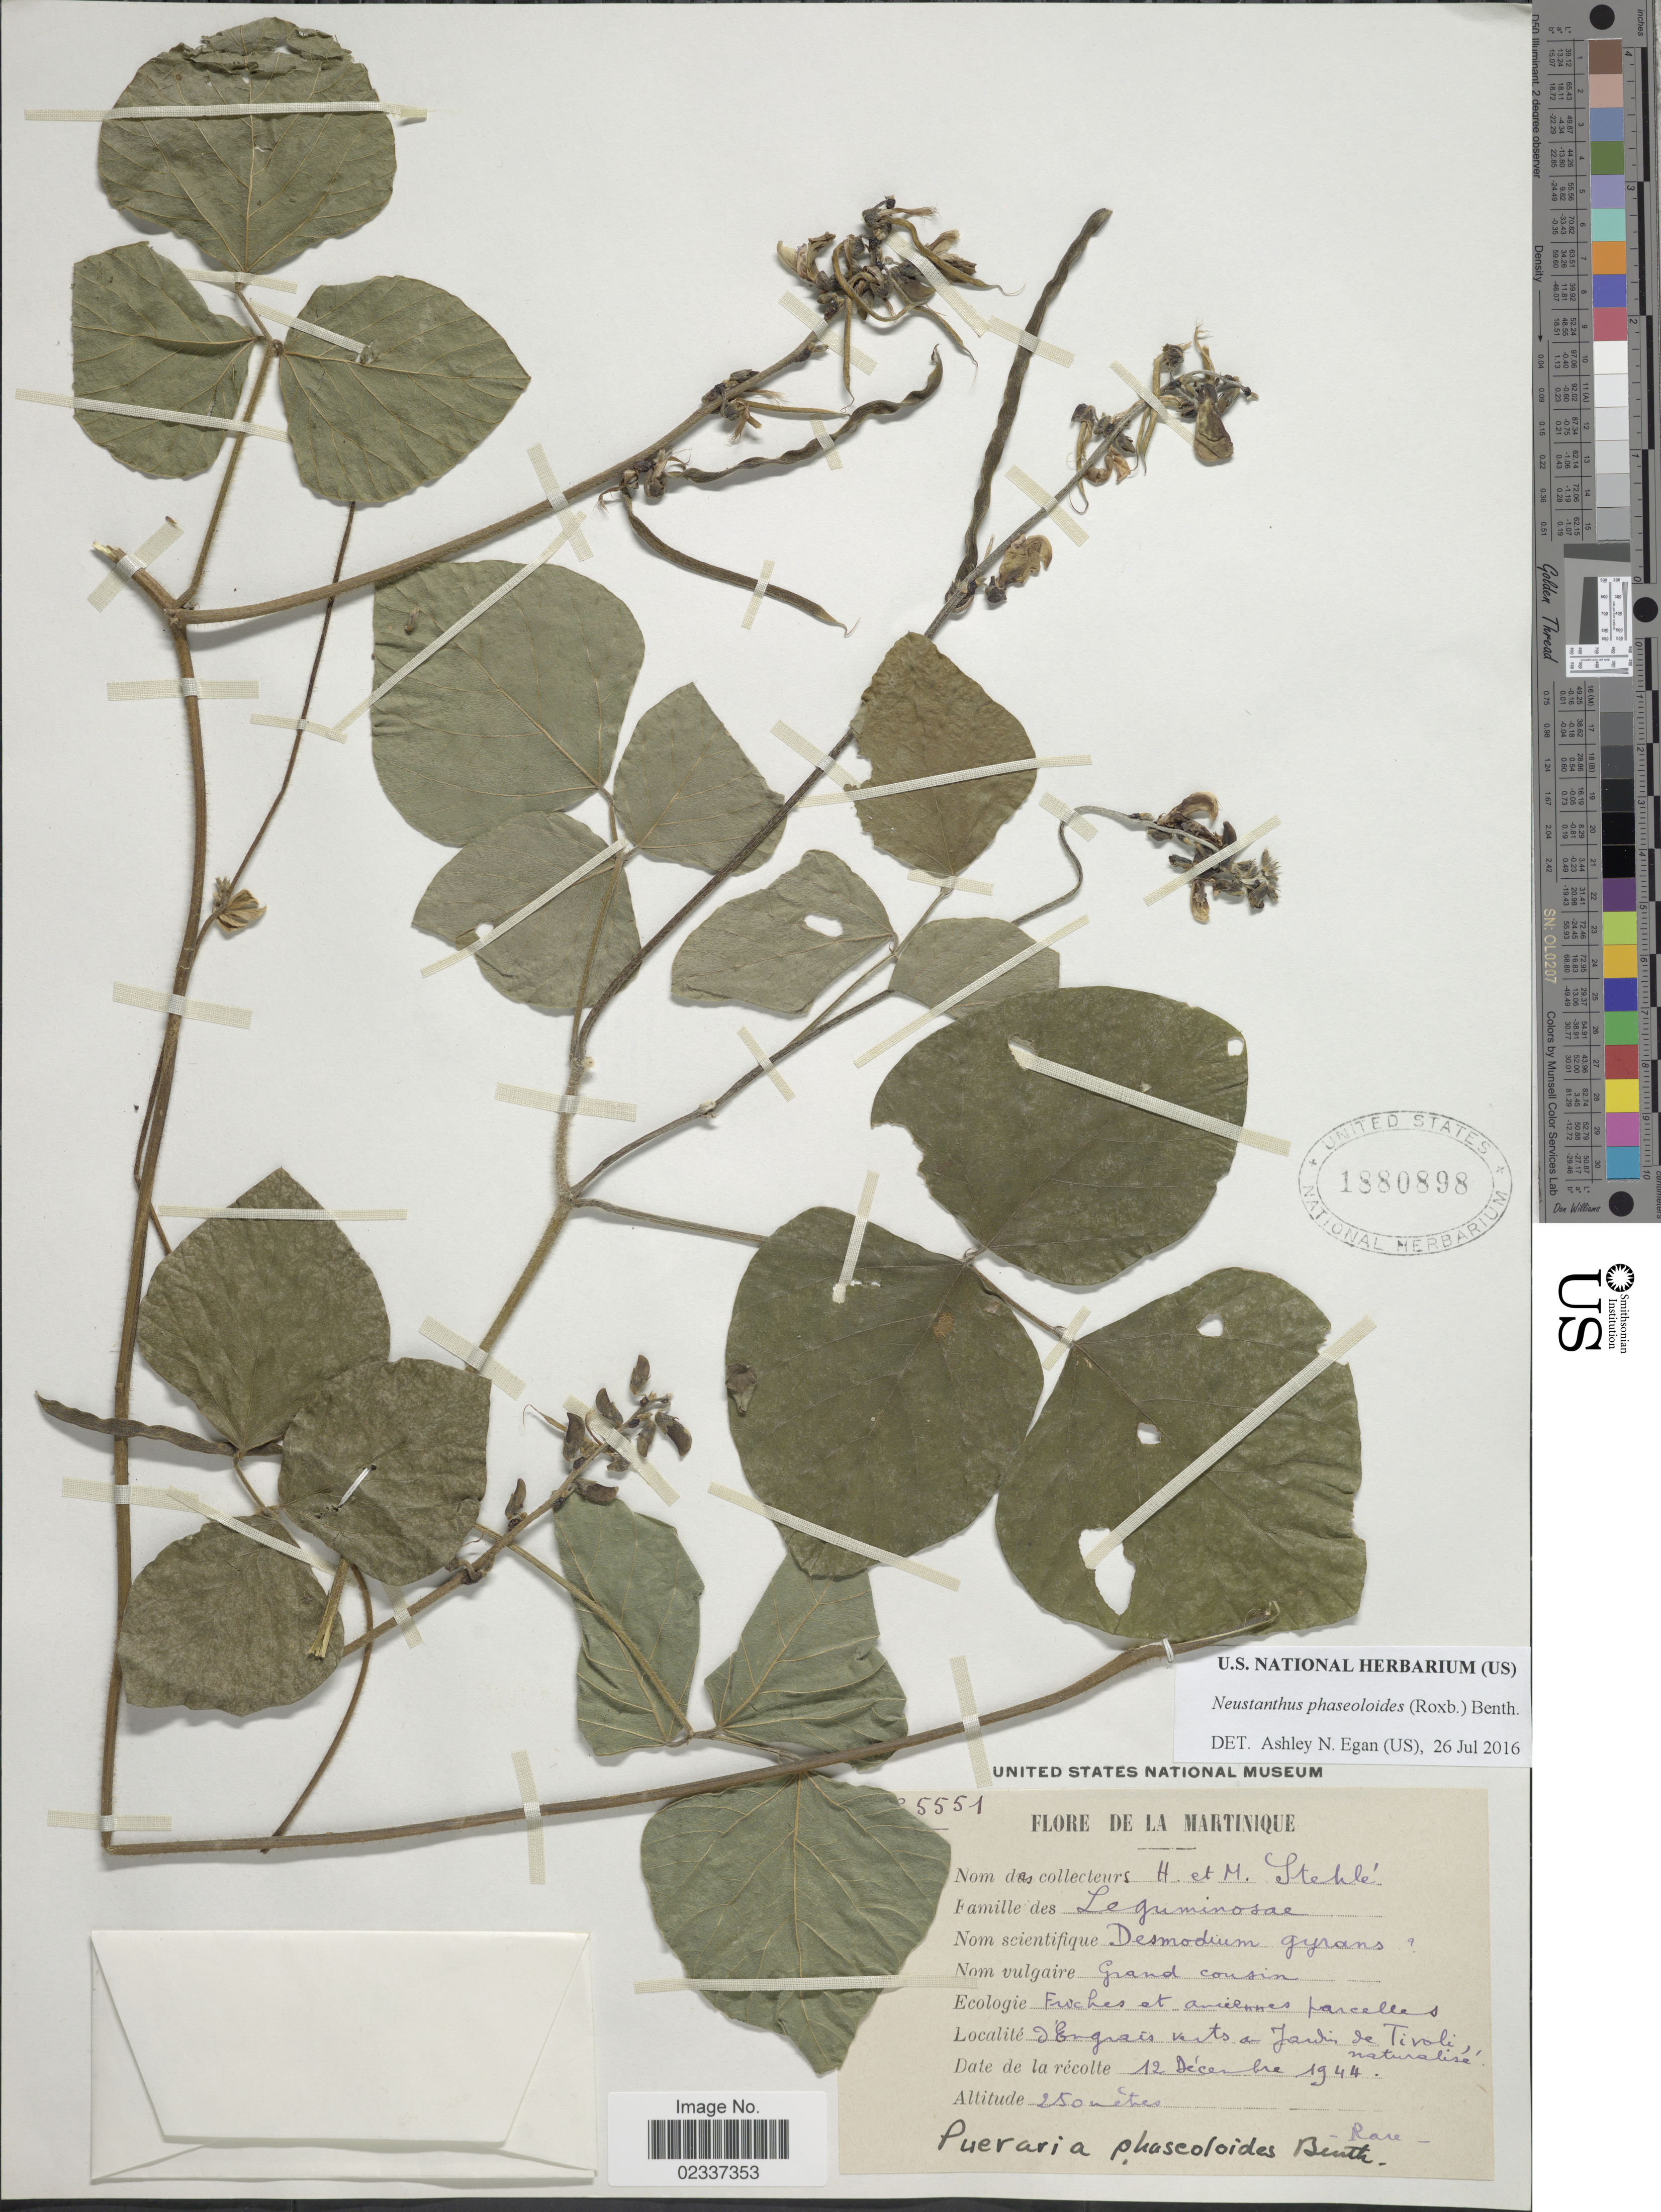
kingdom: Plantae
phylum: Tracheophyta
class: Magnoliopsida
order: Fabales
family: Fabaceae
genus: Neustanthus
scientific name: Neustanthus phaseoloides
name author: (Roxb.) Benth.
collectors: H. Stehlé & M. Stehlé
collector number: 5551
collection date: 1944-12-12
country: Martinique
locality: Engrais verts a Jardin de Tivoli, Naturlise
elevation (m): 250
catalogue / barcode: US 1880898